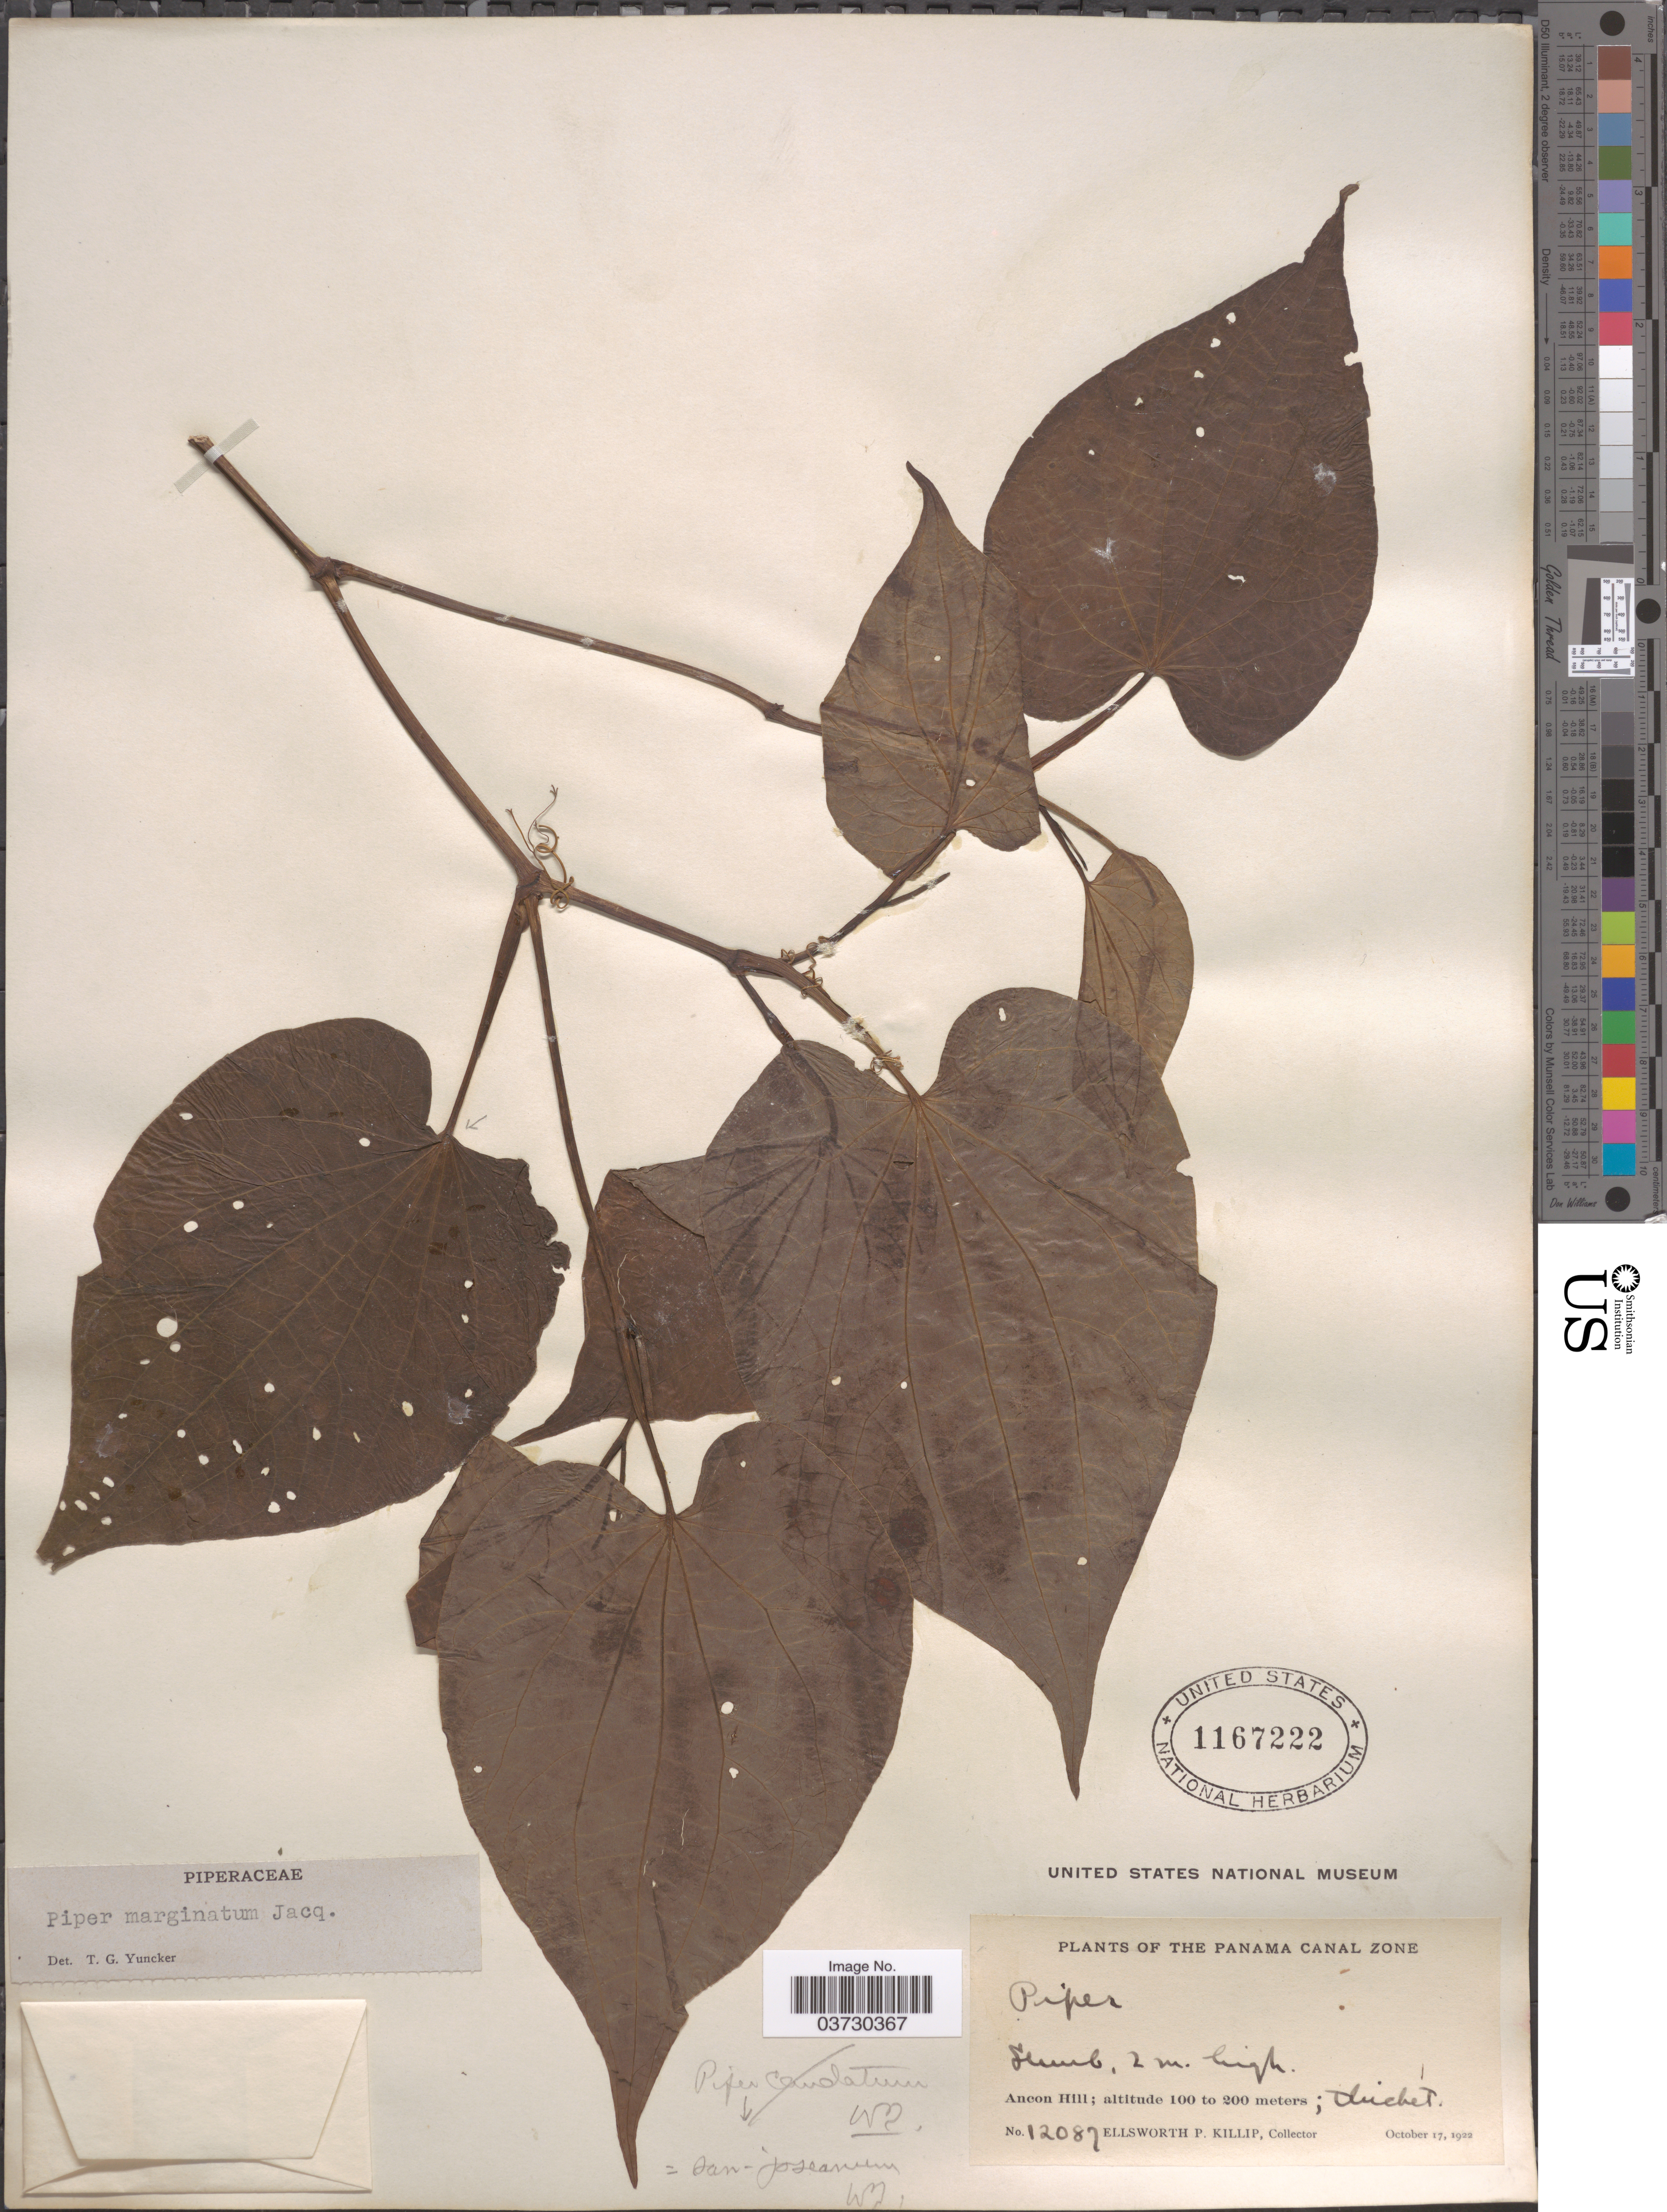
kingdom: Plantae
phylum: Tracheophyta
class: Magnoliopsida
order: Piperales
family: Piperaceae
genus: Piper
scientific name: Piper marginatum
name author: Jacq.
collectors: E. P. Killip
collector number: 12087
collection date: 1922-10-17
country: Panama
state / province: Colón / Panamá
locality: The Panama Canal Zone. Ancon Hill.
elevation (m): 100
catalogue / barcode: US 1167222